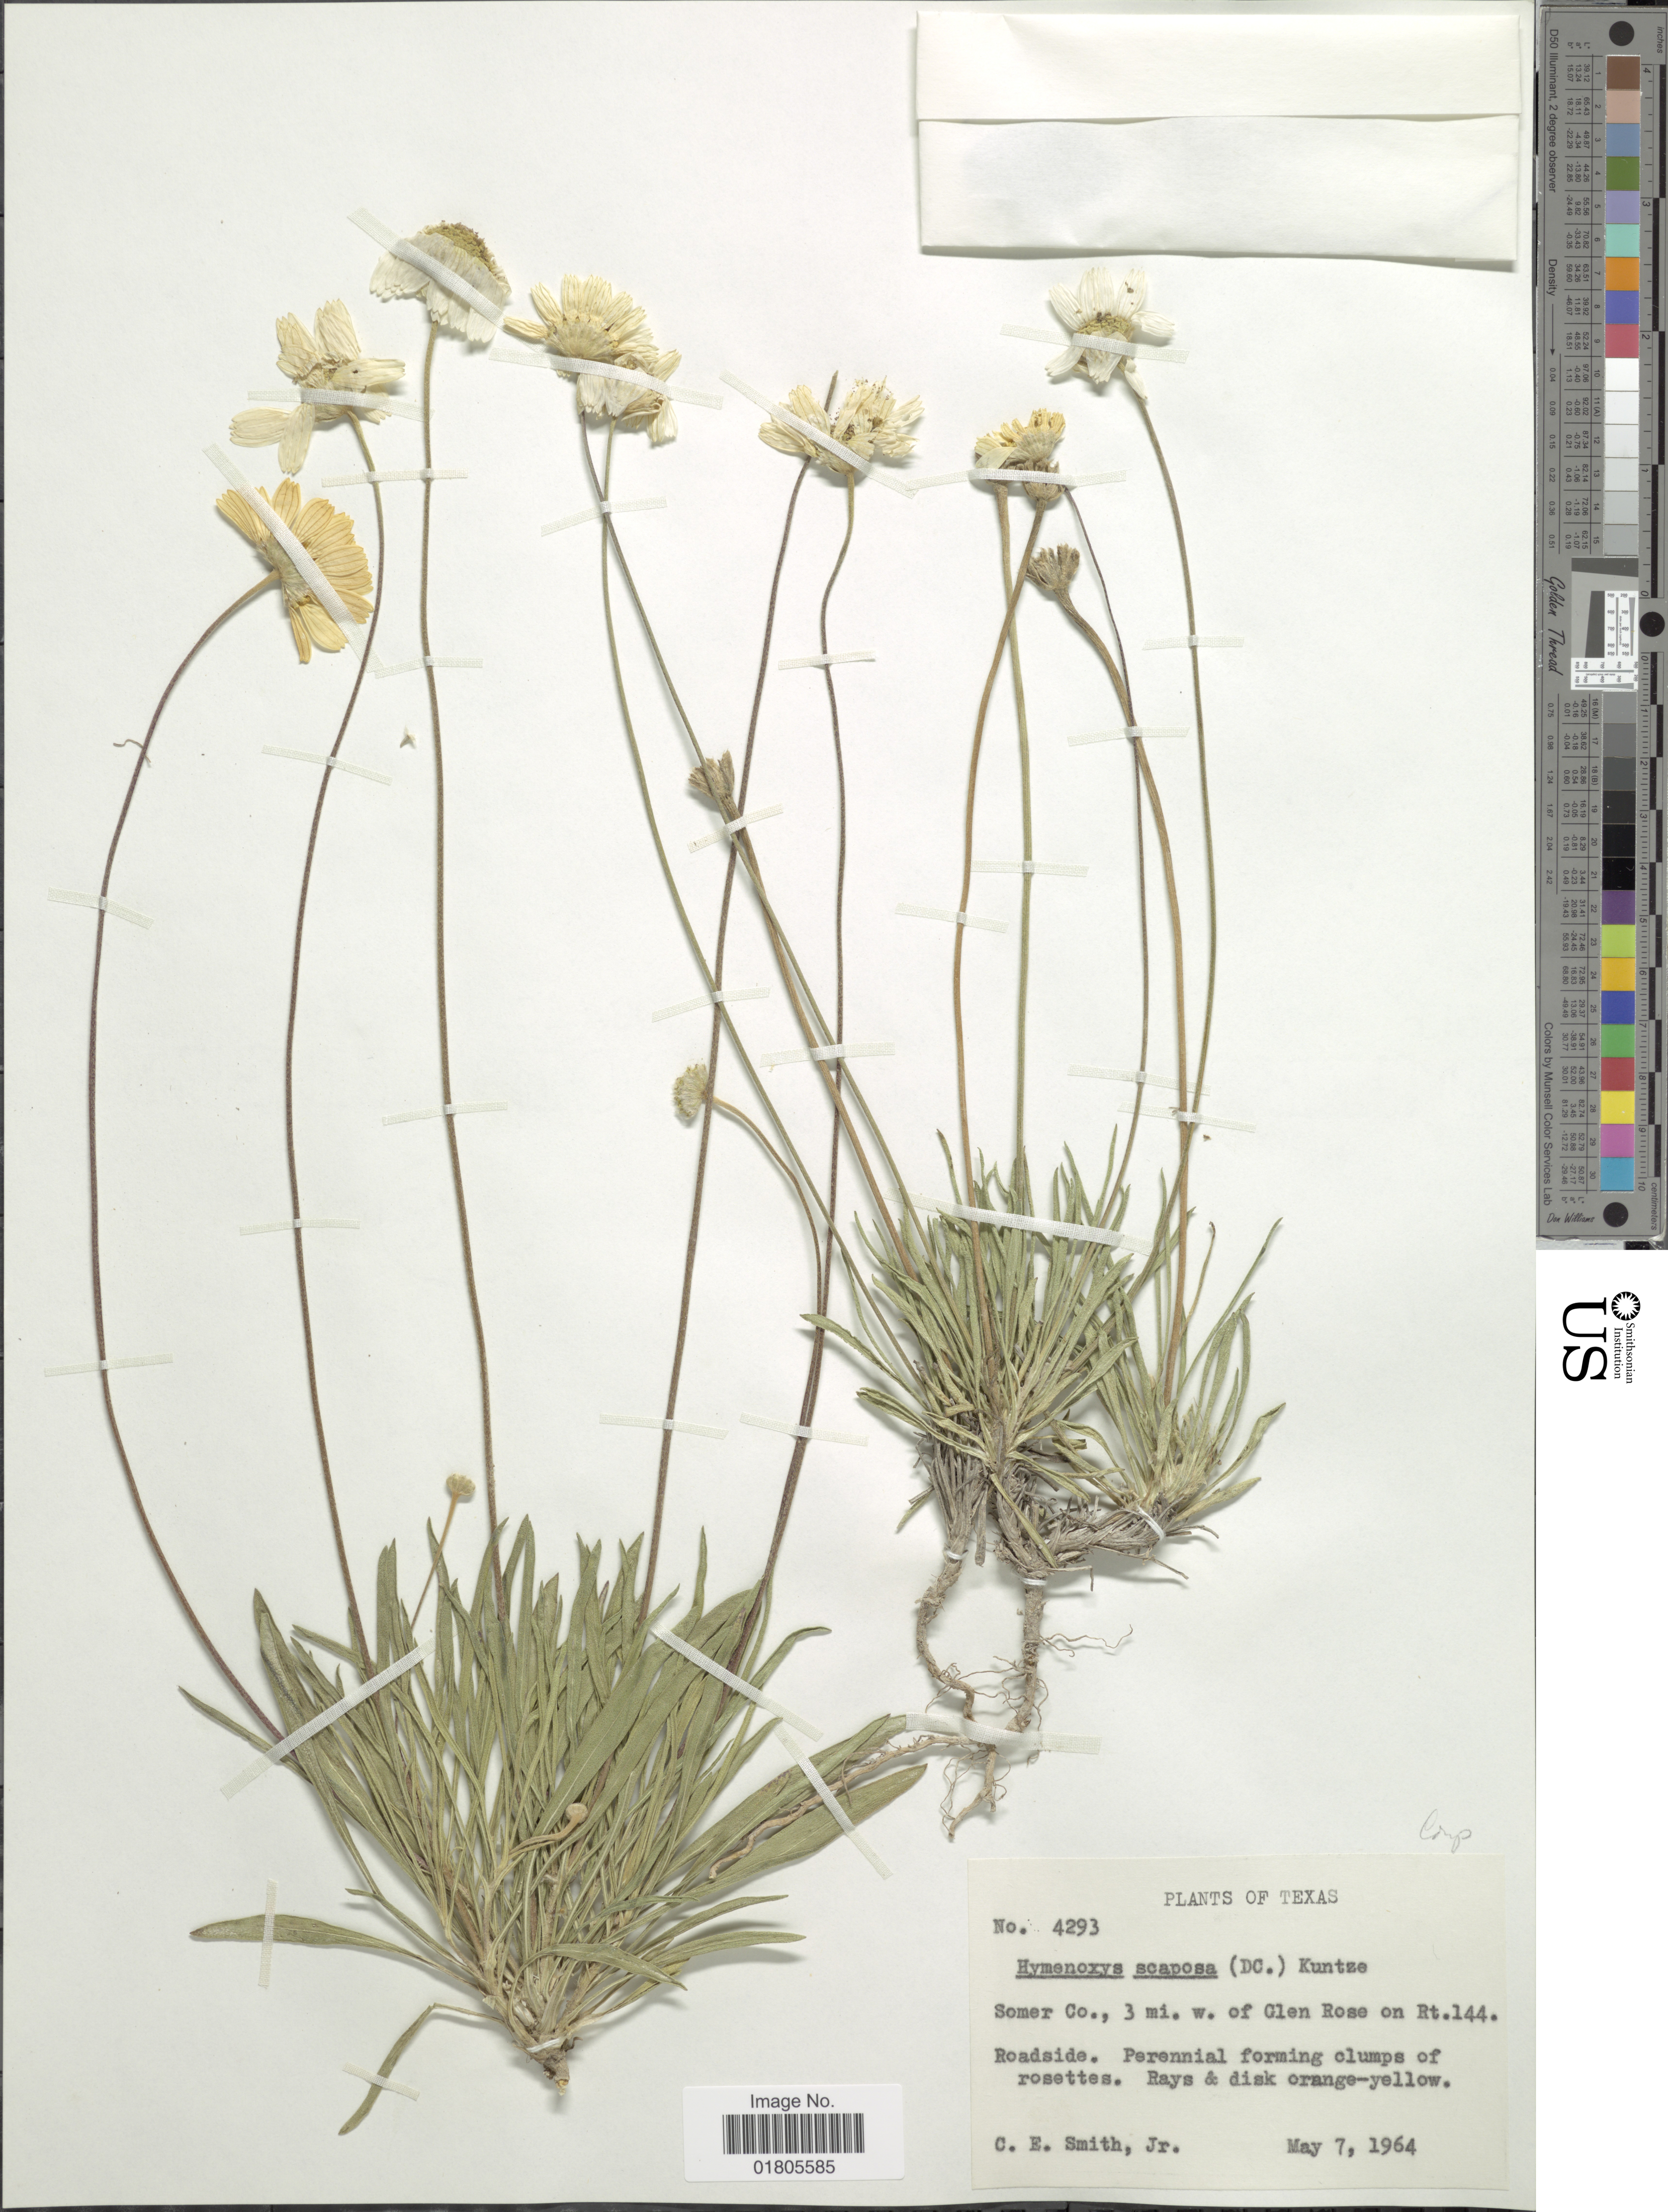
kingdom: Plantae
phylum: Tracheophyta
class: Magnoliopsida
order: Asterales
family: Asteraceae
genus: Actinea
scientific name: Actinea scaposa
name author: (DC.) Kuntze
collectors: C. E. Smith Jr.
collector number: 4293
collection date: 1964-05-07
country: United States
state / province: Texas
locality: Somer Co., 3 mi W. of Glen Rose on RT 144